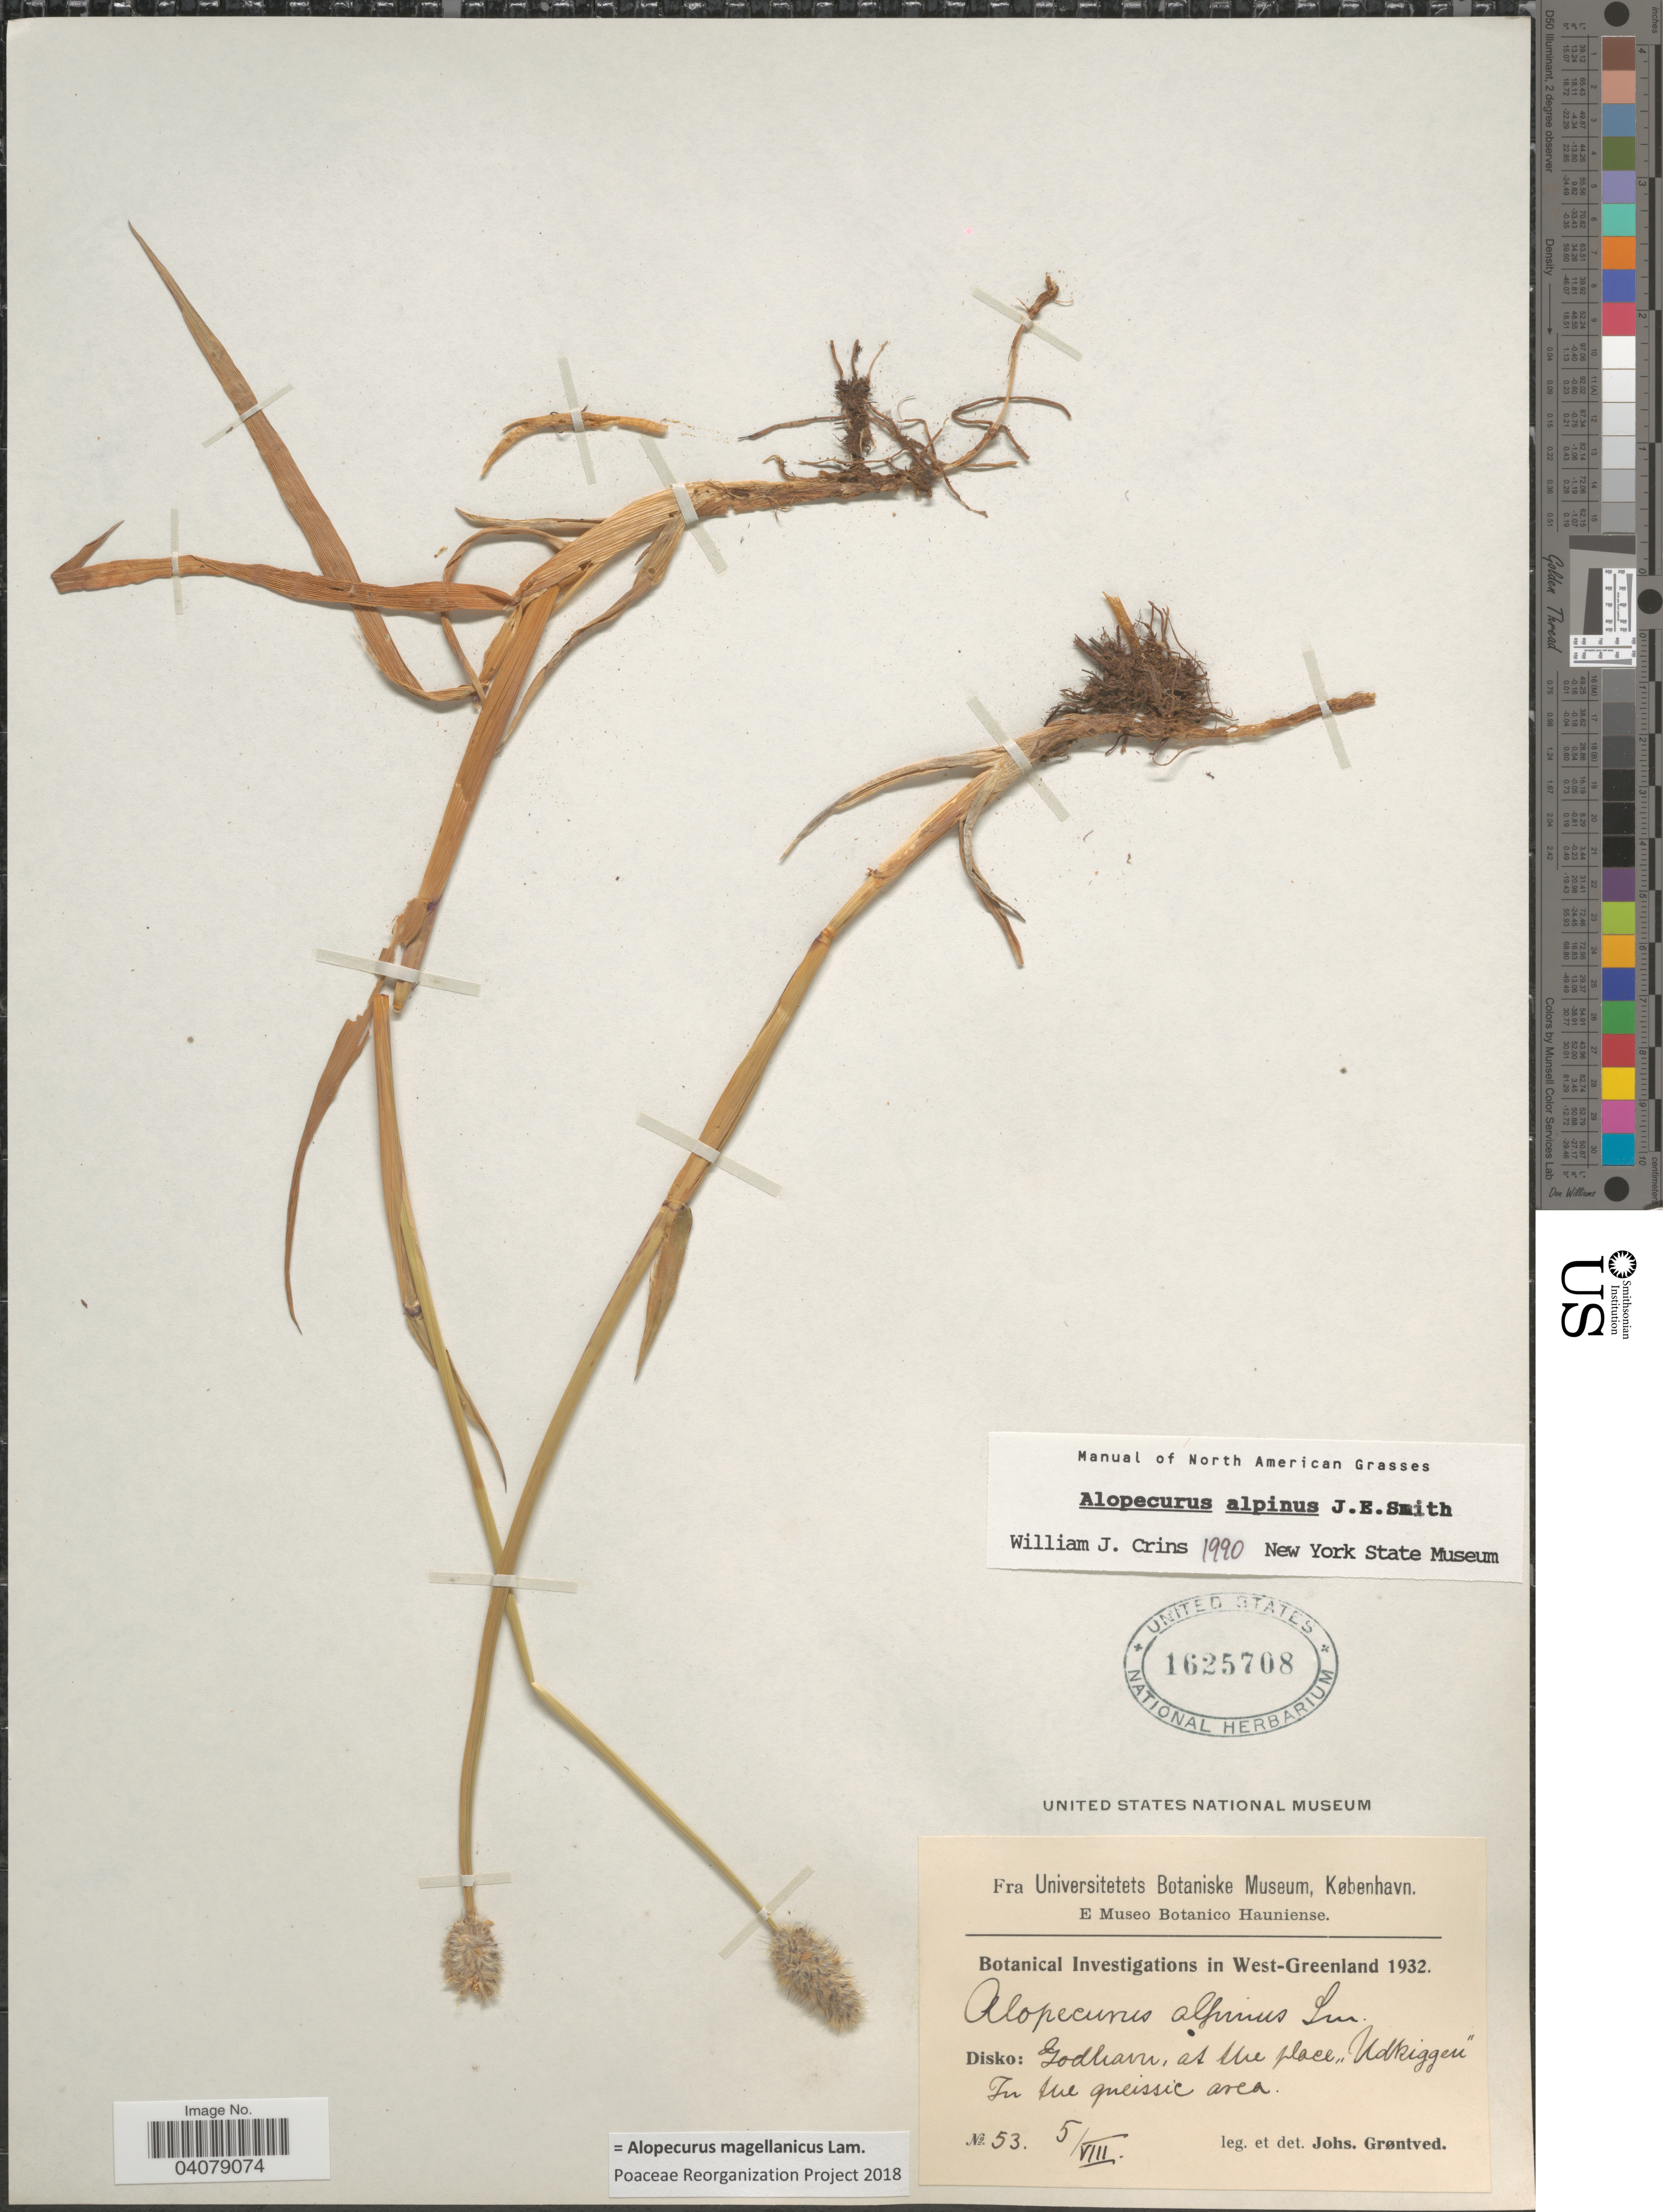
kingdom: Plantae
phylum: Tracheophyta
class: Liliopsida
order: Poales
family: Poaceae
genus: Alopecurus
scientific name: Alopecurus magellanicus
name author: Lam.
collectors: J. Grøntved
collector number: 53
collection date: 1932-08-05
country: Greenland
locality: West Greenland. Disko: Godhavn, at the place "Udkiggen".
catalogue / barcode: US 1625708